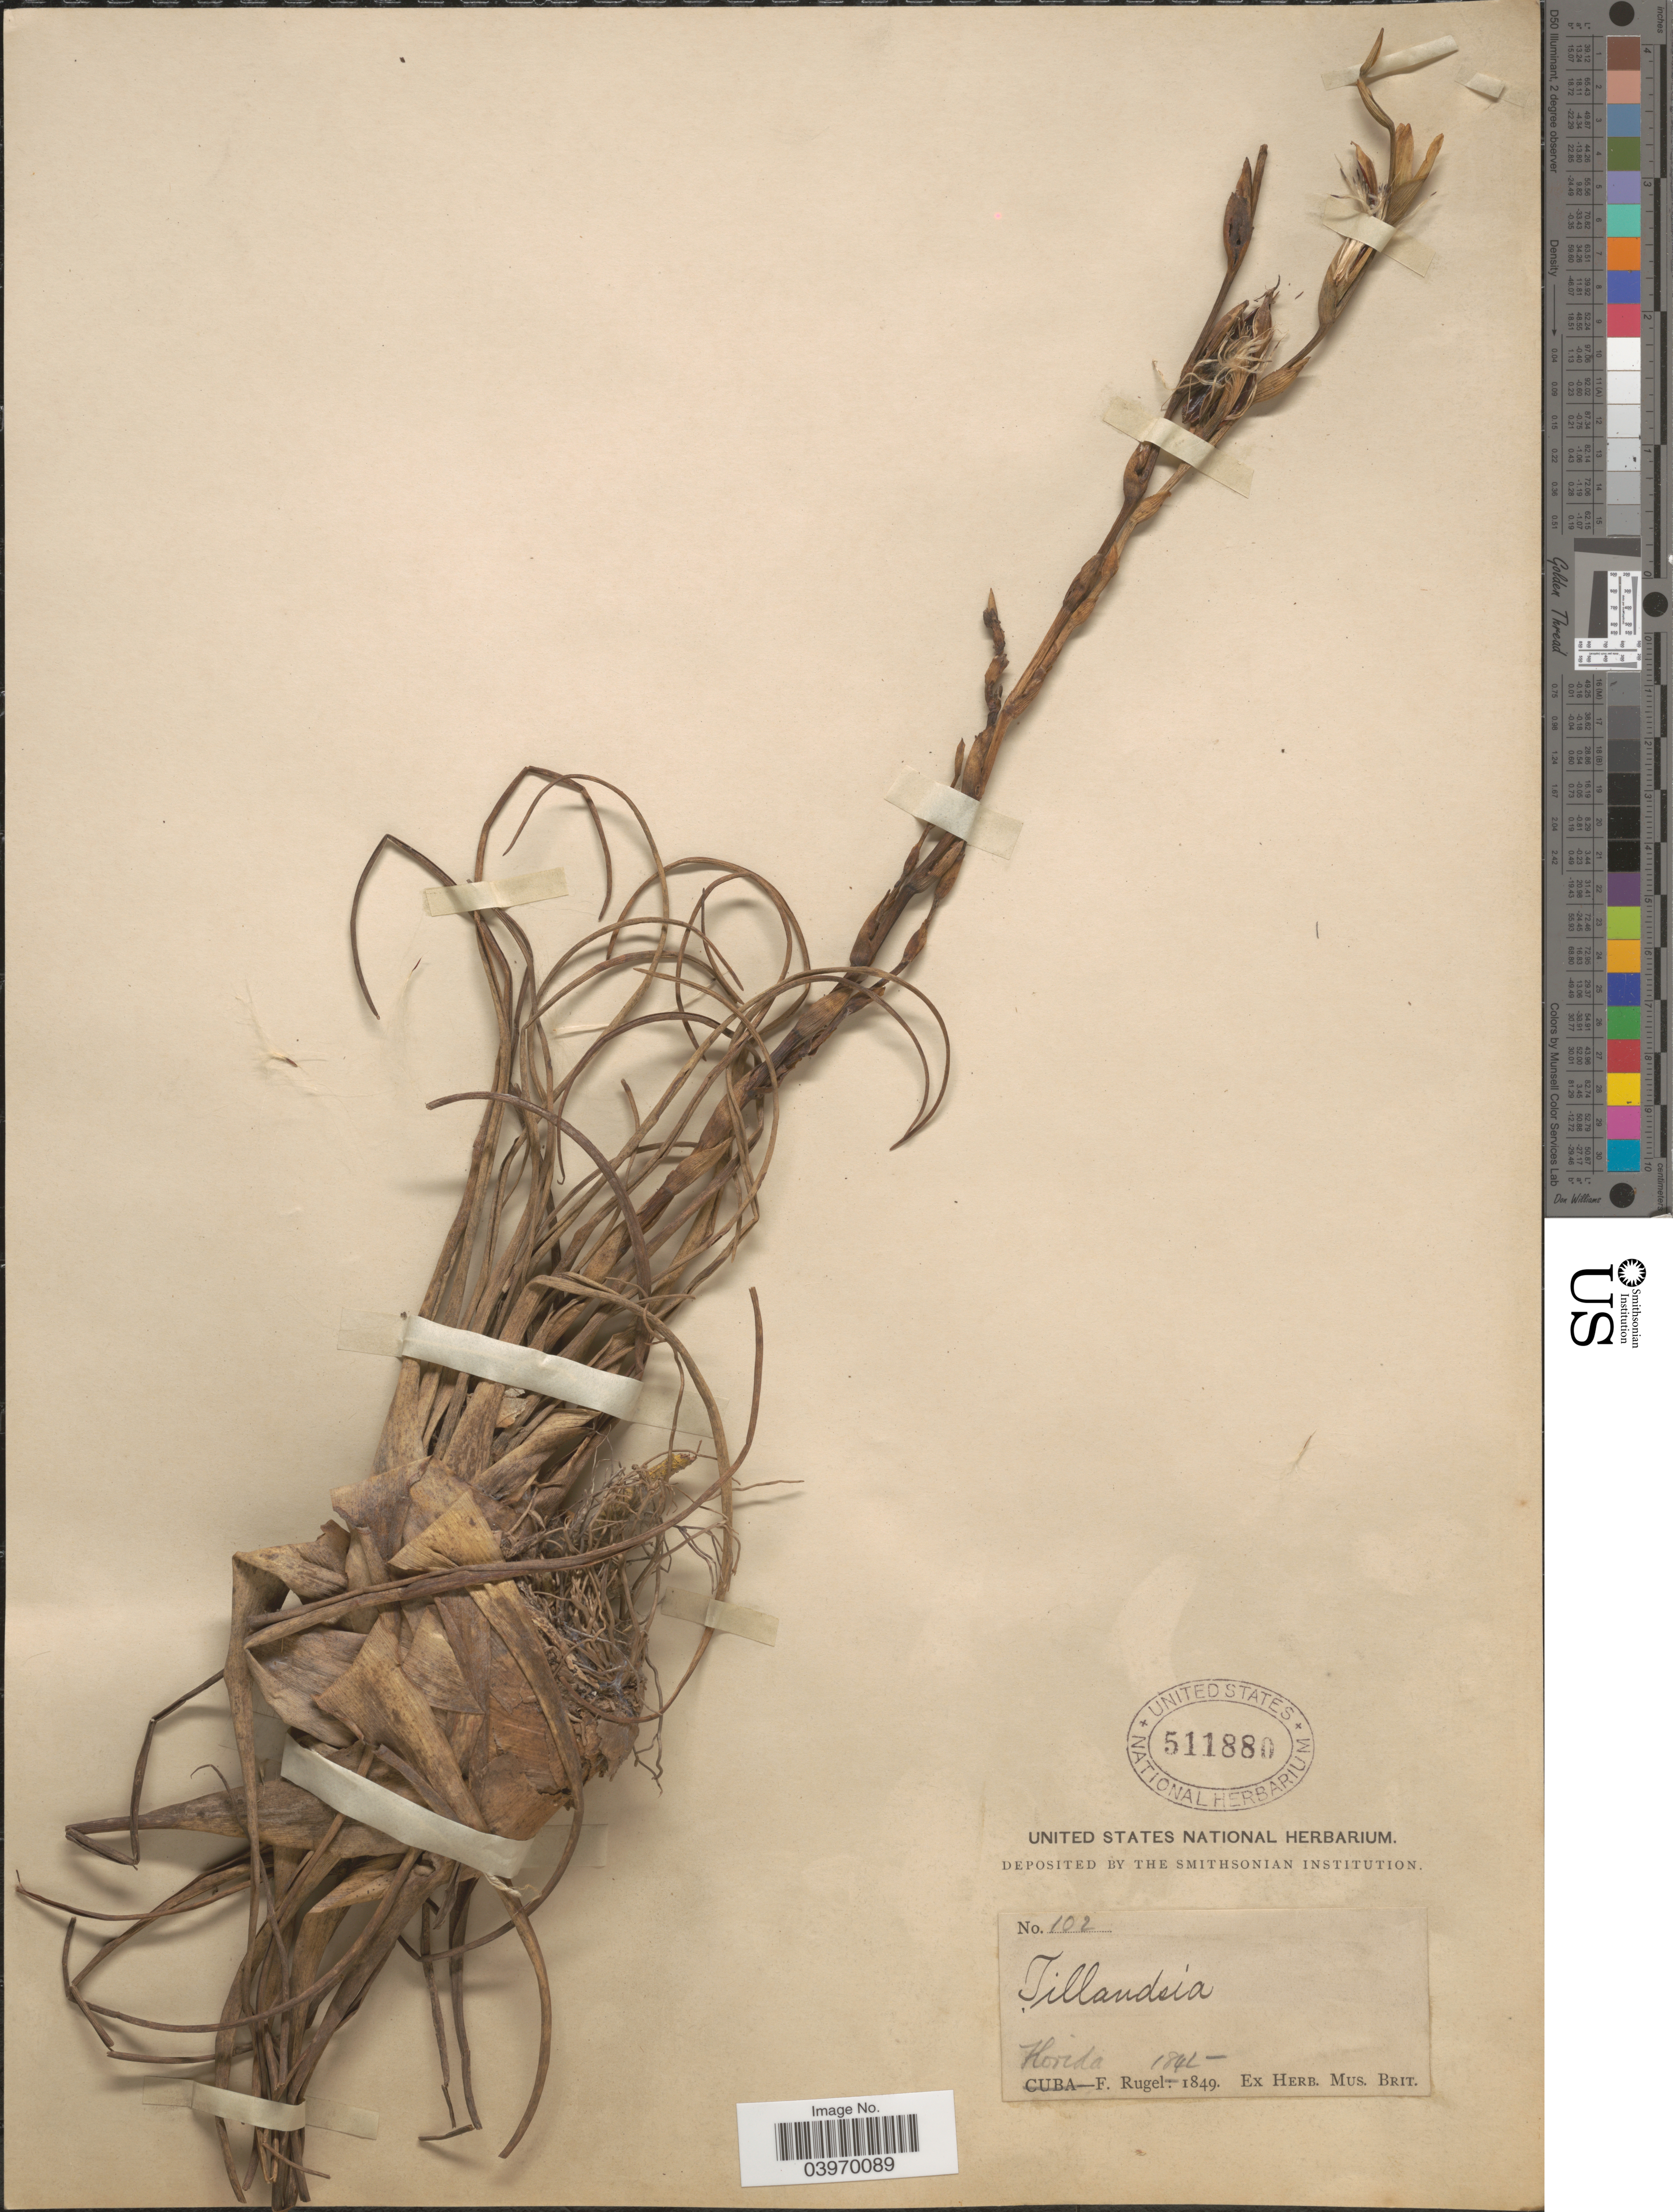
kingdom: Plantae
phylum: Tracheophyta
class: Liliopsida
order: Poales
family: Bromeliaceae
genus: Tillandsia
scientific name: Tillandsia utriculata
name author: L.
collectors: F. Rugel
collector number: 102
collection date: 1842/1849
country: United States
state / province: Florida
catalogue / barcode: US 511880